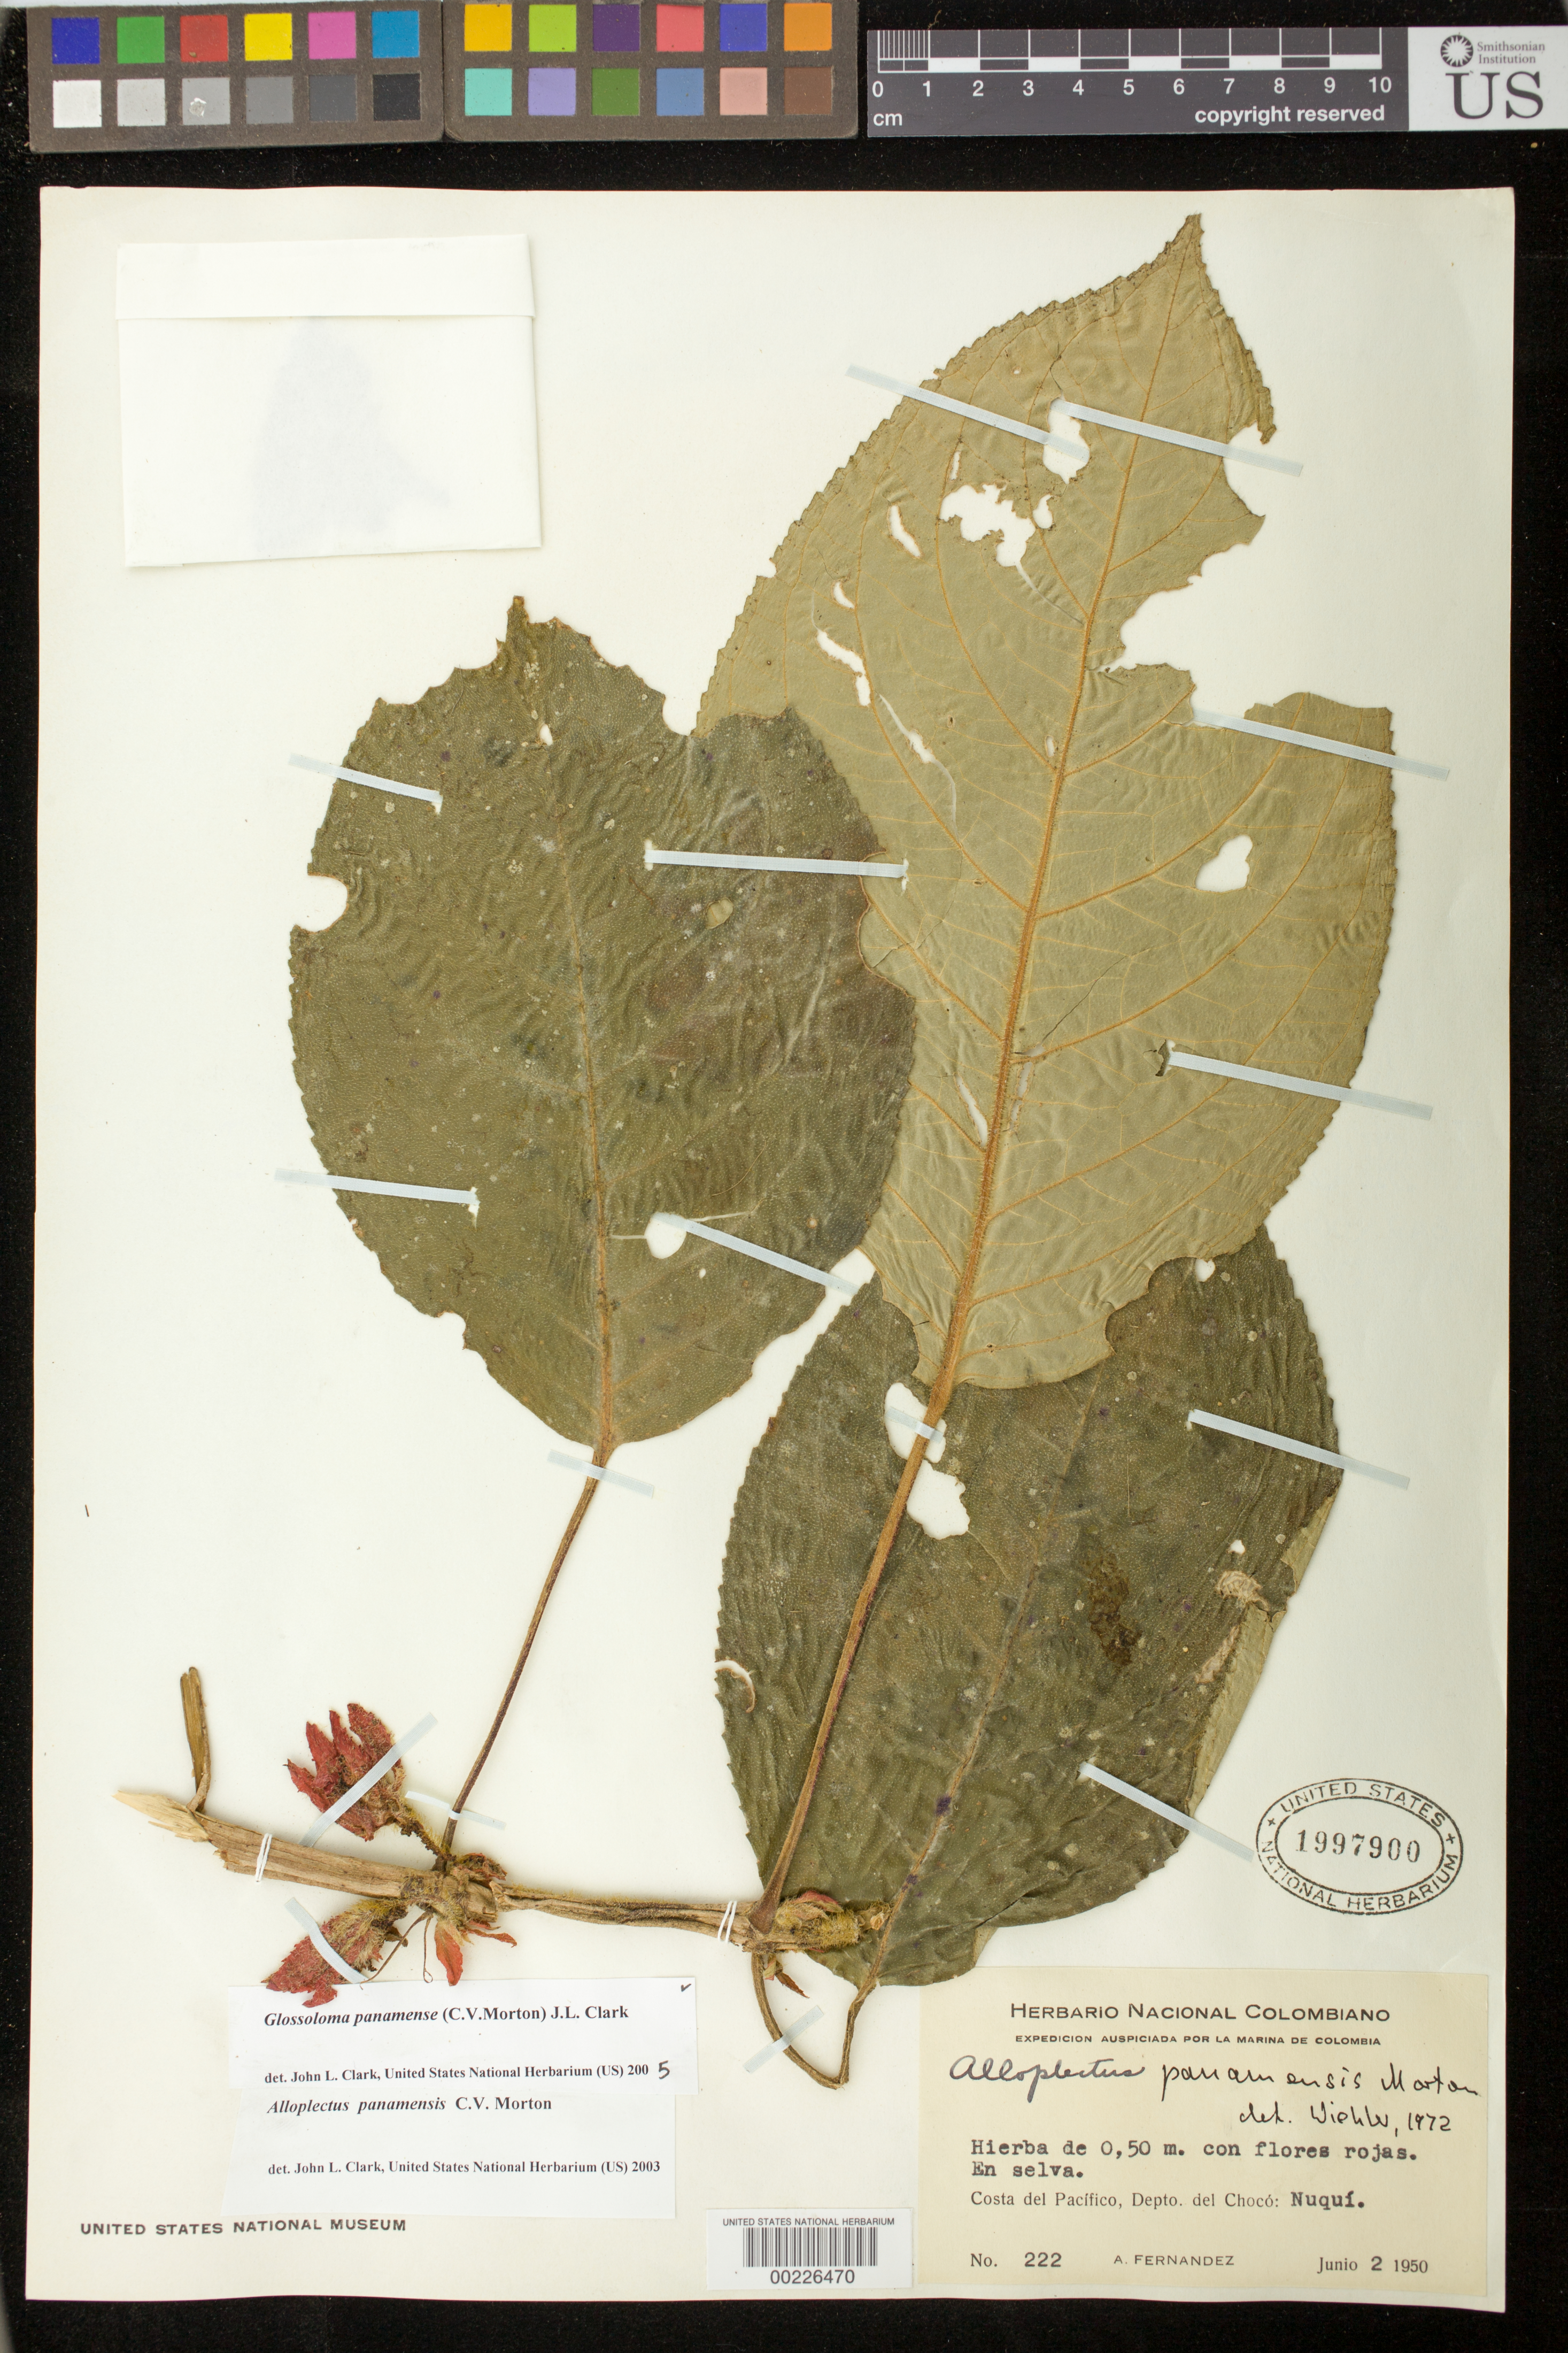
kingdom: Plantae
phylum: Tracheophyta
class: Magnoliopsida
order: Lamiales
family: Gesneriaceae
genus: Glossoloma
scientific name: Glossoloma panamense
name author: (C.V. Morton) J.L. Clark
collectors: A. Fernandez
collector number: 222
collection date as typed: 02 Jun 1950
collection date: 1950-06-02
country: Colombia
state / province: Chocó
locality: Costa del Pacifico, Nuqui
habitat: en selva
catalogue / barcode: US 1997900